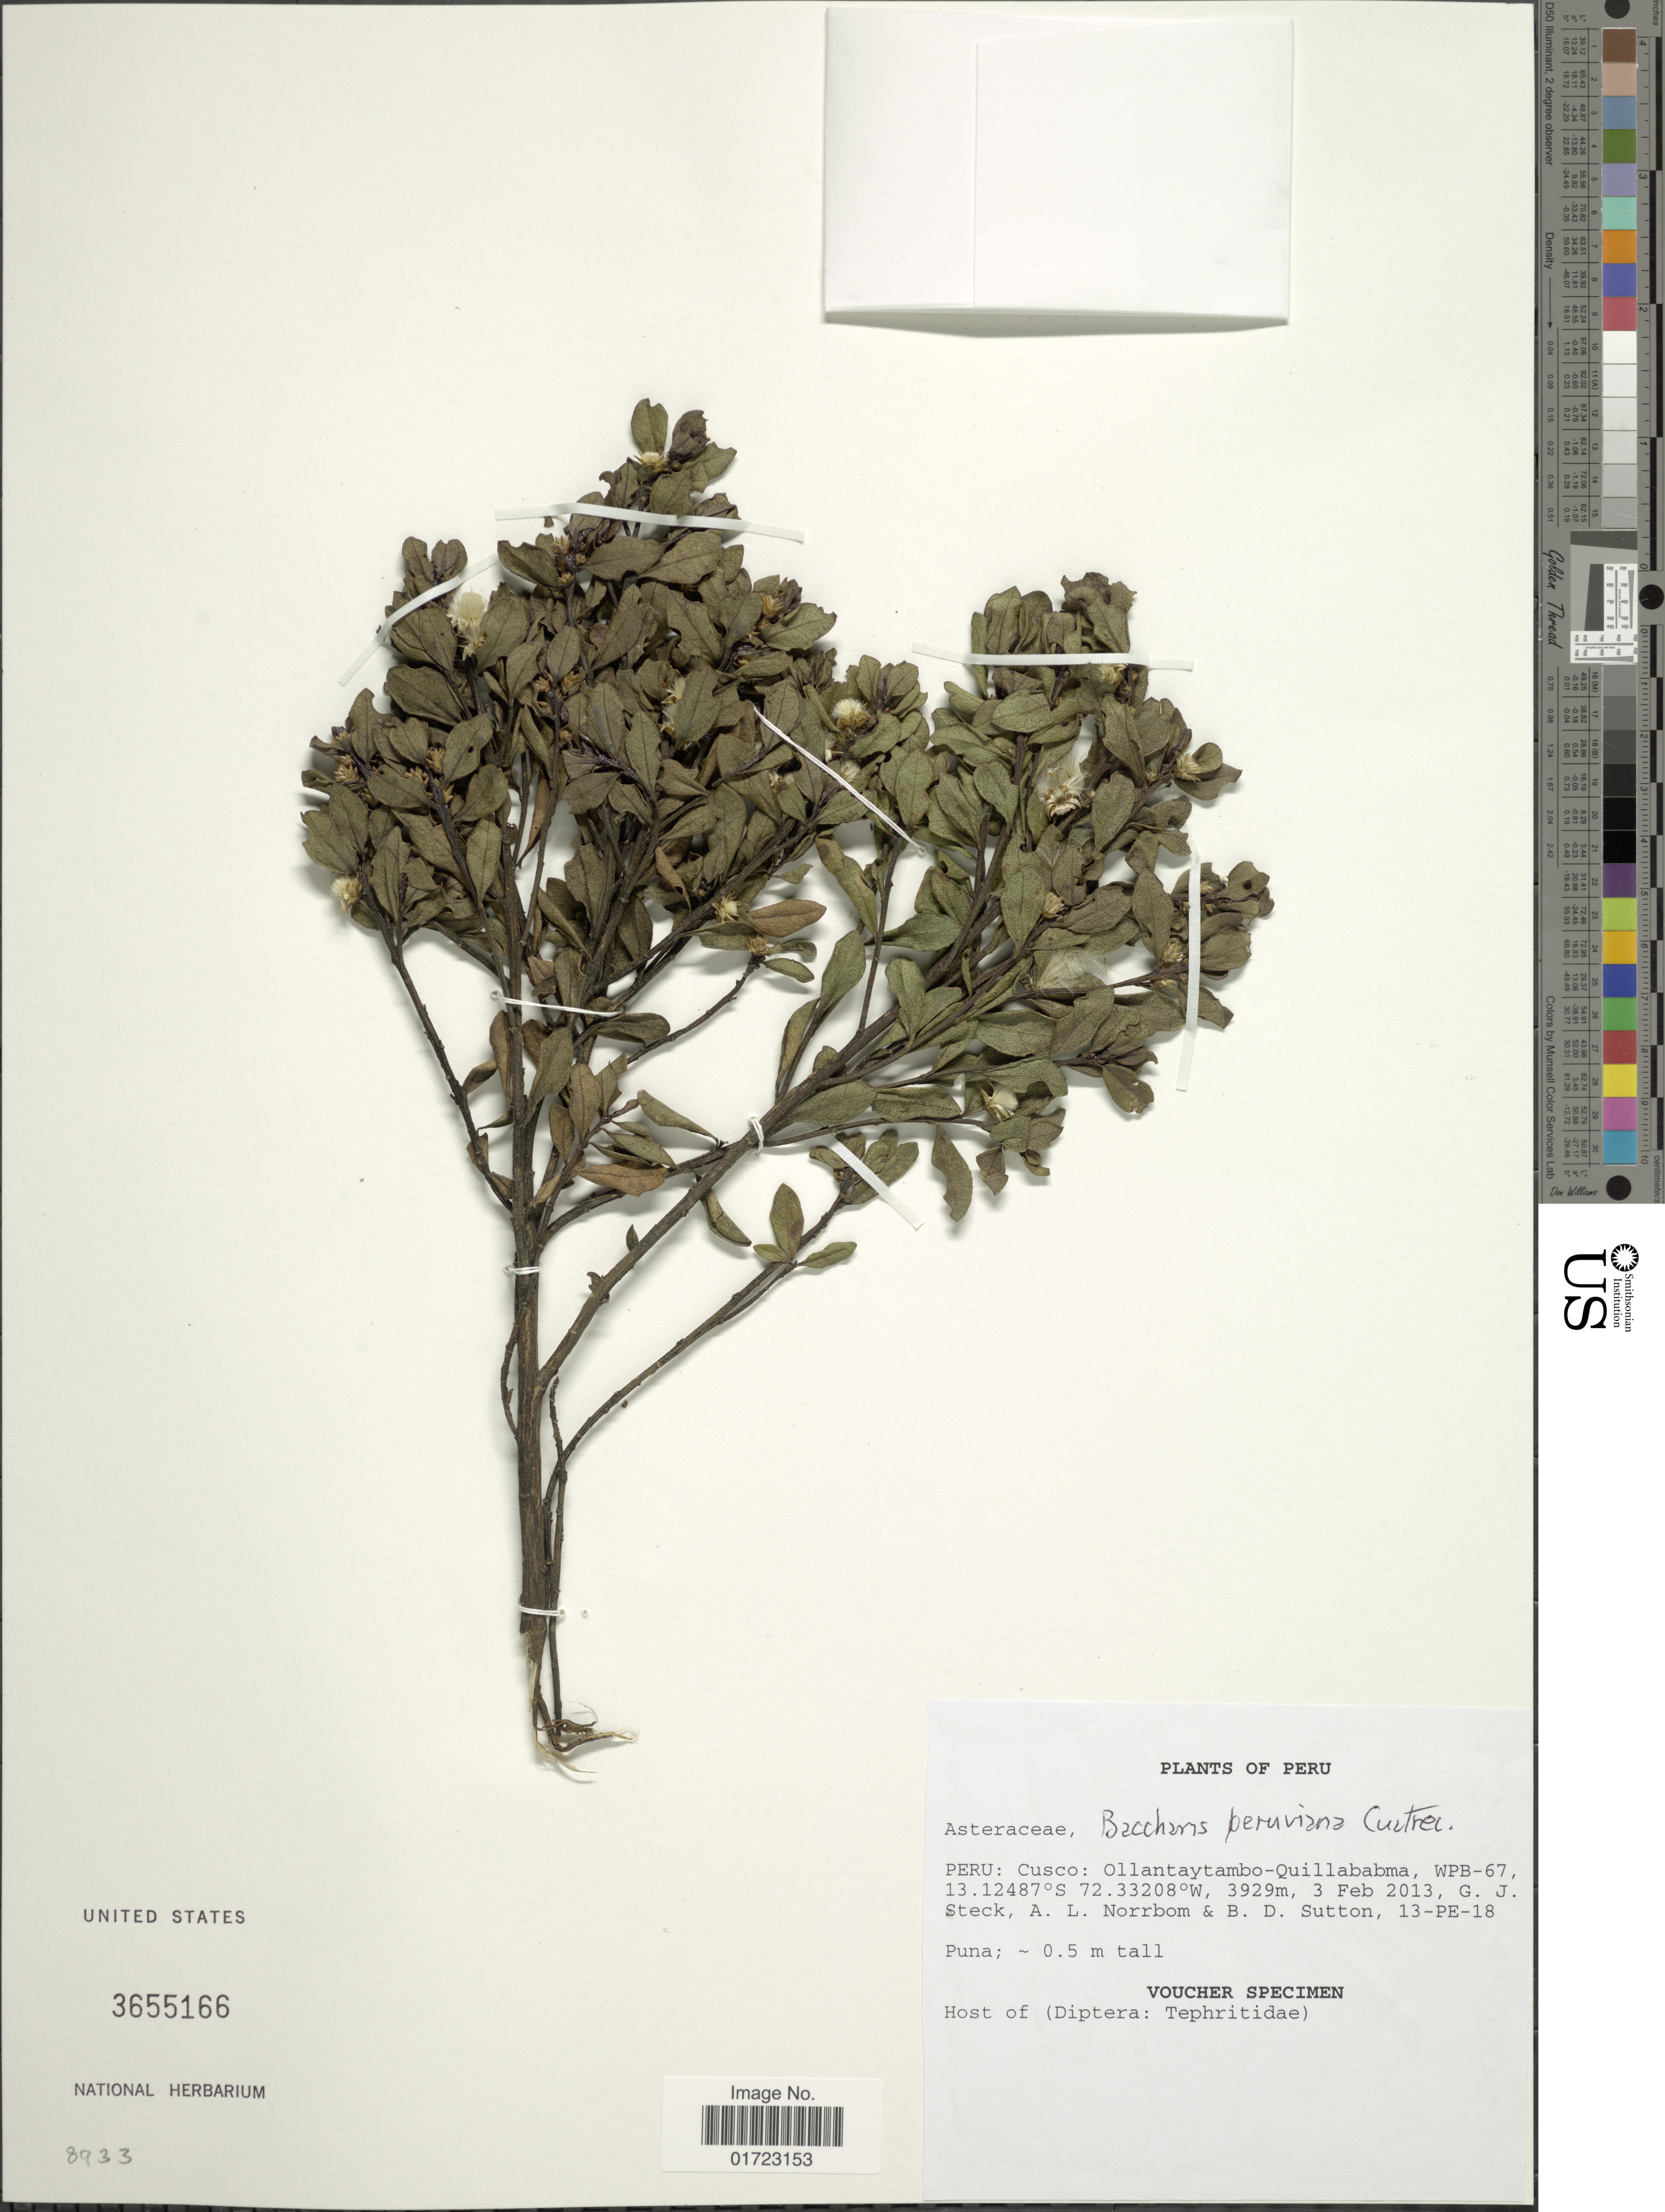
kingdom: Plantae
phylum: Tracheophyta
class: Magnoliopsida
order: Asterales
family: Asteraceae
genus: Baccharis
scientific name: Baccharis peruviana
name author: Cuatrec.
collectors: G. Steck, A. L. Norrbom & B. Sutton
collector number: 13-PE-18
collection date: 2013-02-03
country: Peru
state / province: Cusco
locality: Ollantaytambo-Quillobabma, WPB-67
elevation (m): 3929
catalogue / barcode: US 3655166